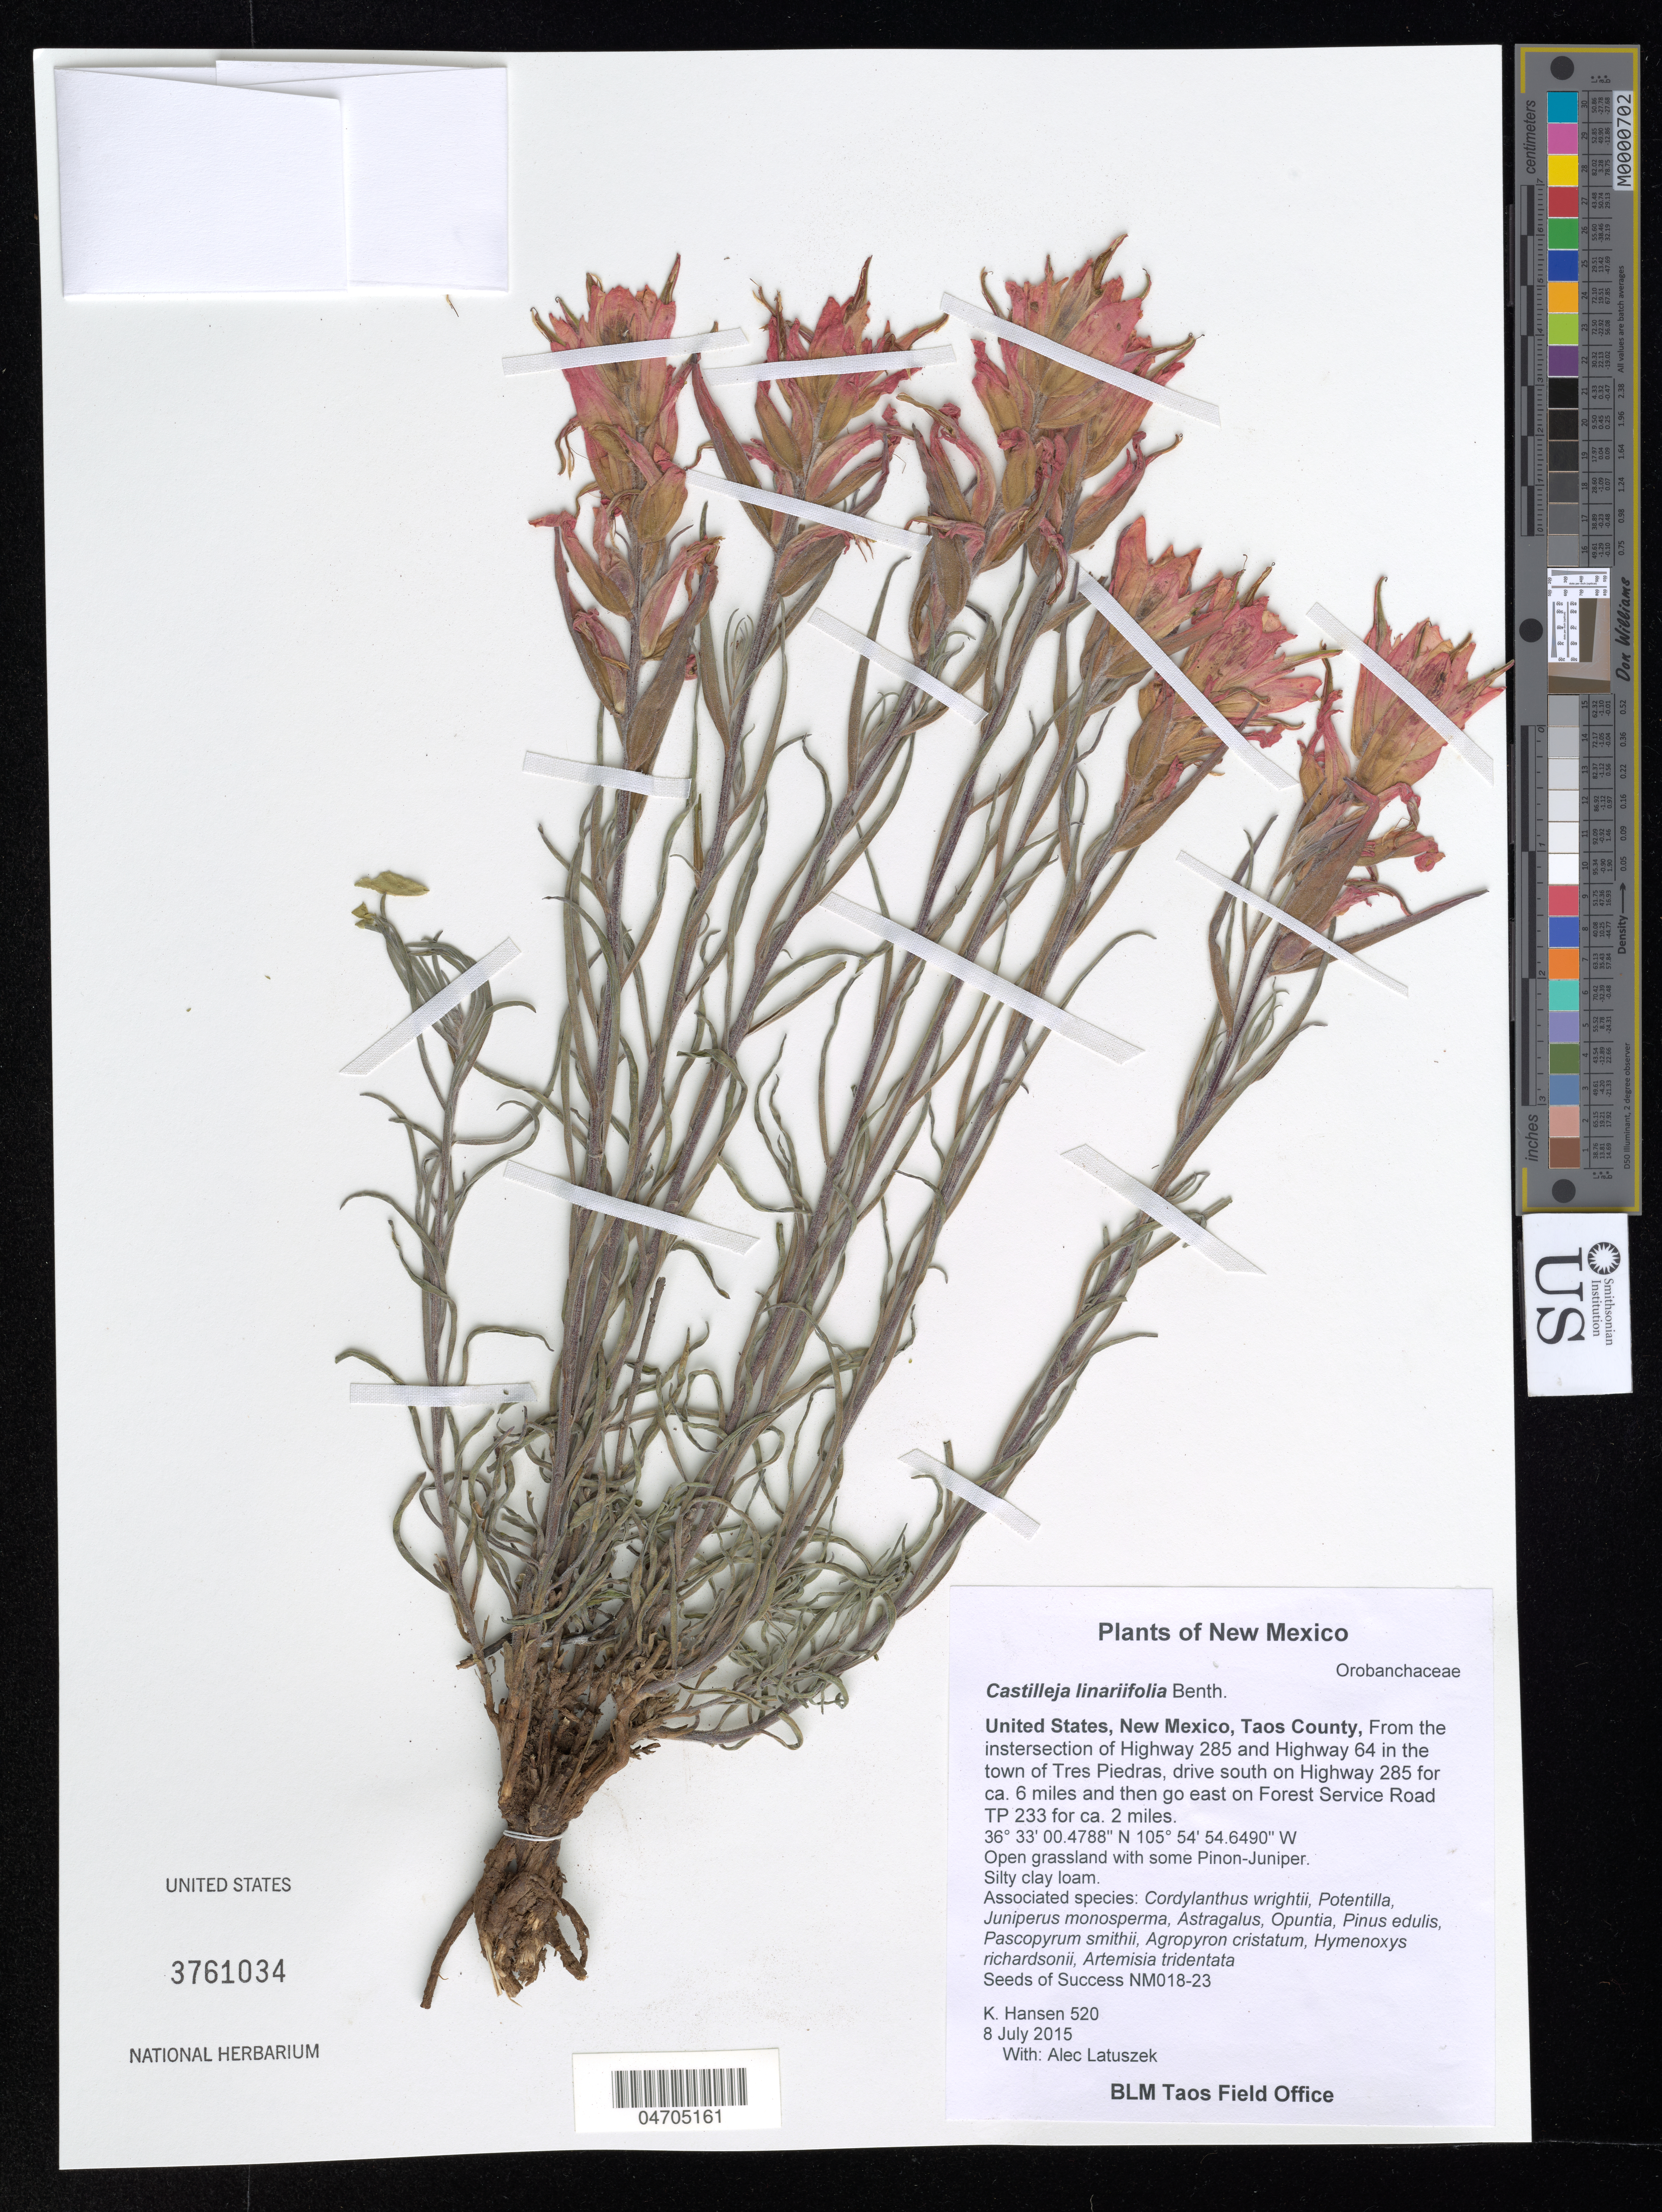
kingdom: Plantae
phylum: Tracheophyta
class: Magnoliopsida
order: Lamiales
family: Orobanchaceae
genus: Castilleja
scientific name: Castilleja linariifolia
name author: Benth.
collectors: K. Hansen & A. Latuszek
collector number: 520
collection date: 2015-07-08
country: United States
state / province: New Mexico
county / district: Taos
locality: Taos County. From the intersection of Highway 285 and Highway 64 in the town of Tres Piedras, drive south on Highway 285 for ca. 6 miles and then go east on Forest Service Road TP 233 for ca. 2 miles.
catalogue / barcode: US 3761034